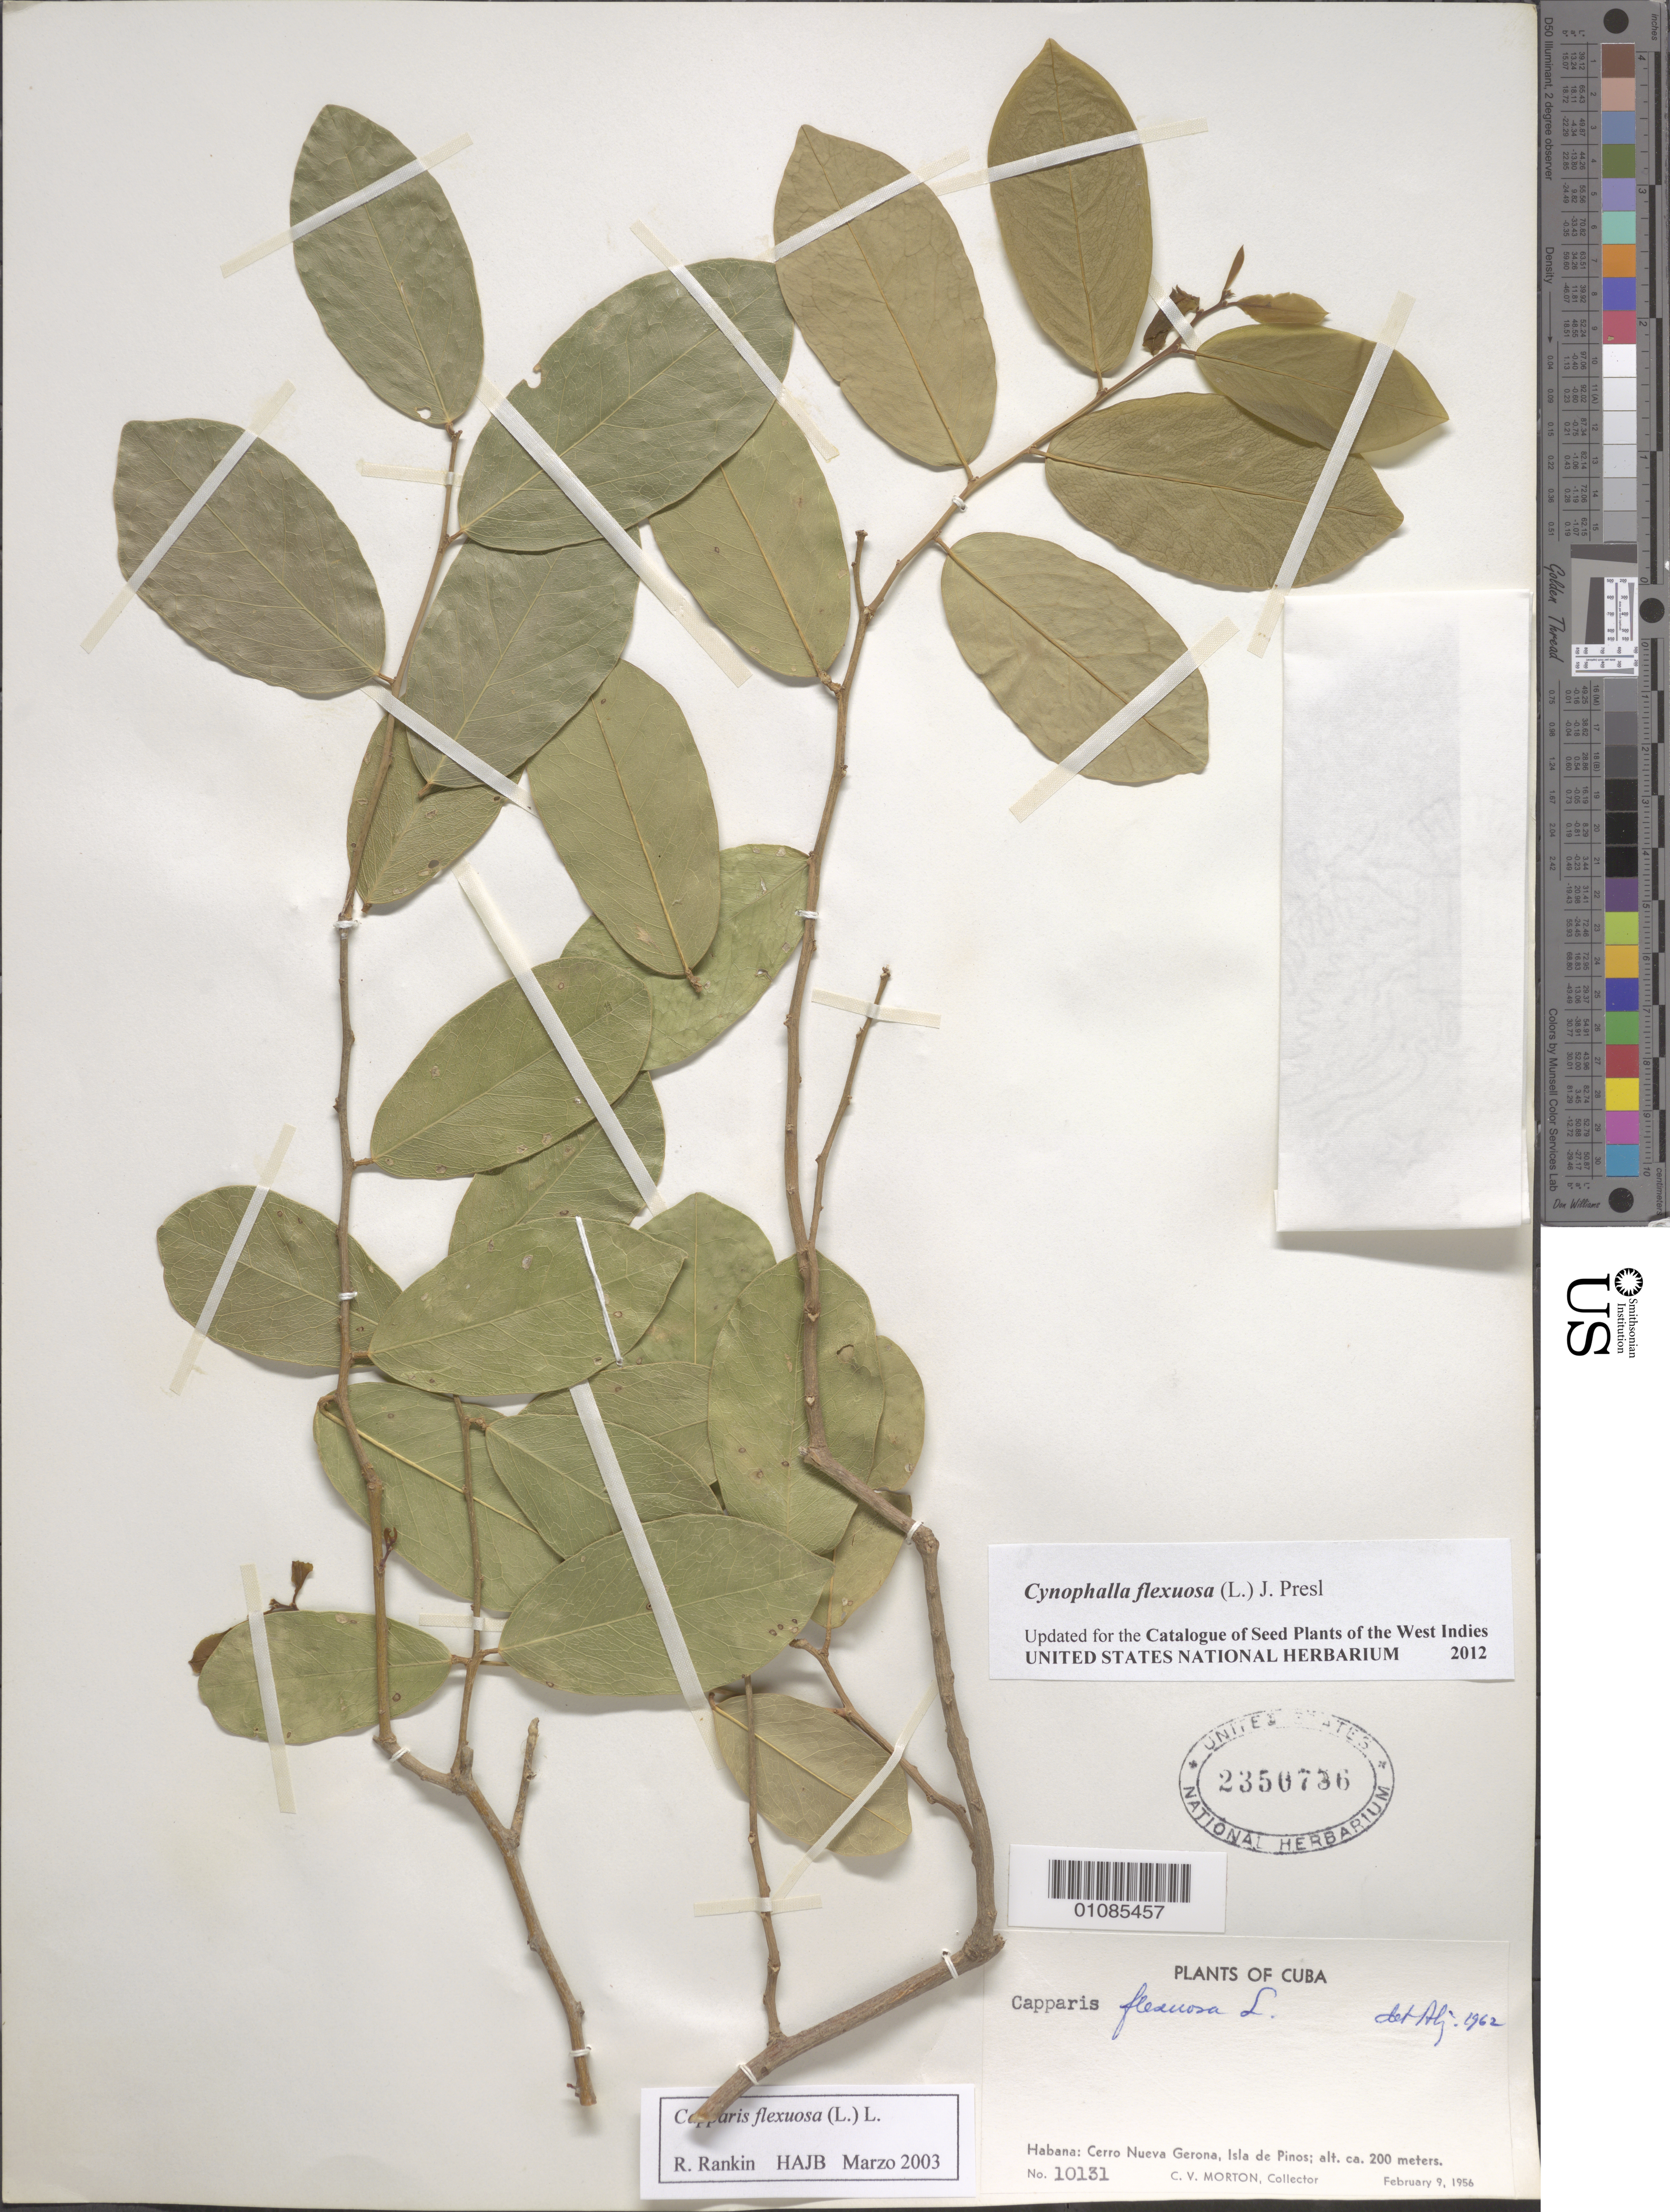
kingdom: Plantae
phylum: Tracheophyta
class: Magnoliopsida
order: Brassicales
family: Capparaceae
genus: Cynophalla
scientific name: Cynophalla flexuosa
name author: (L.) J. Presl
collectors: C. V. Morton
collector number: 10131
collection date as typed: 09 Feb 1956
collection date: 1956-02-09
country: Cuba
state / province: Isla de La Juventud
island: Isla de la Juventud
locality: Isle of Pines, Cerro Nueva Gerona, Isla de Pinos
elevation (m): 200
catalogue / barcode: US 2350736